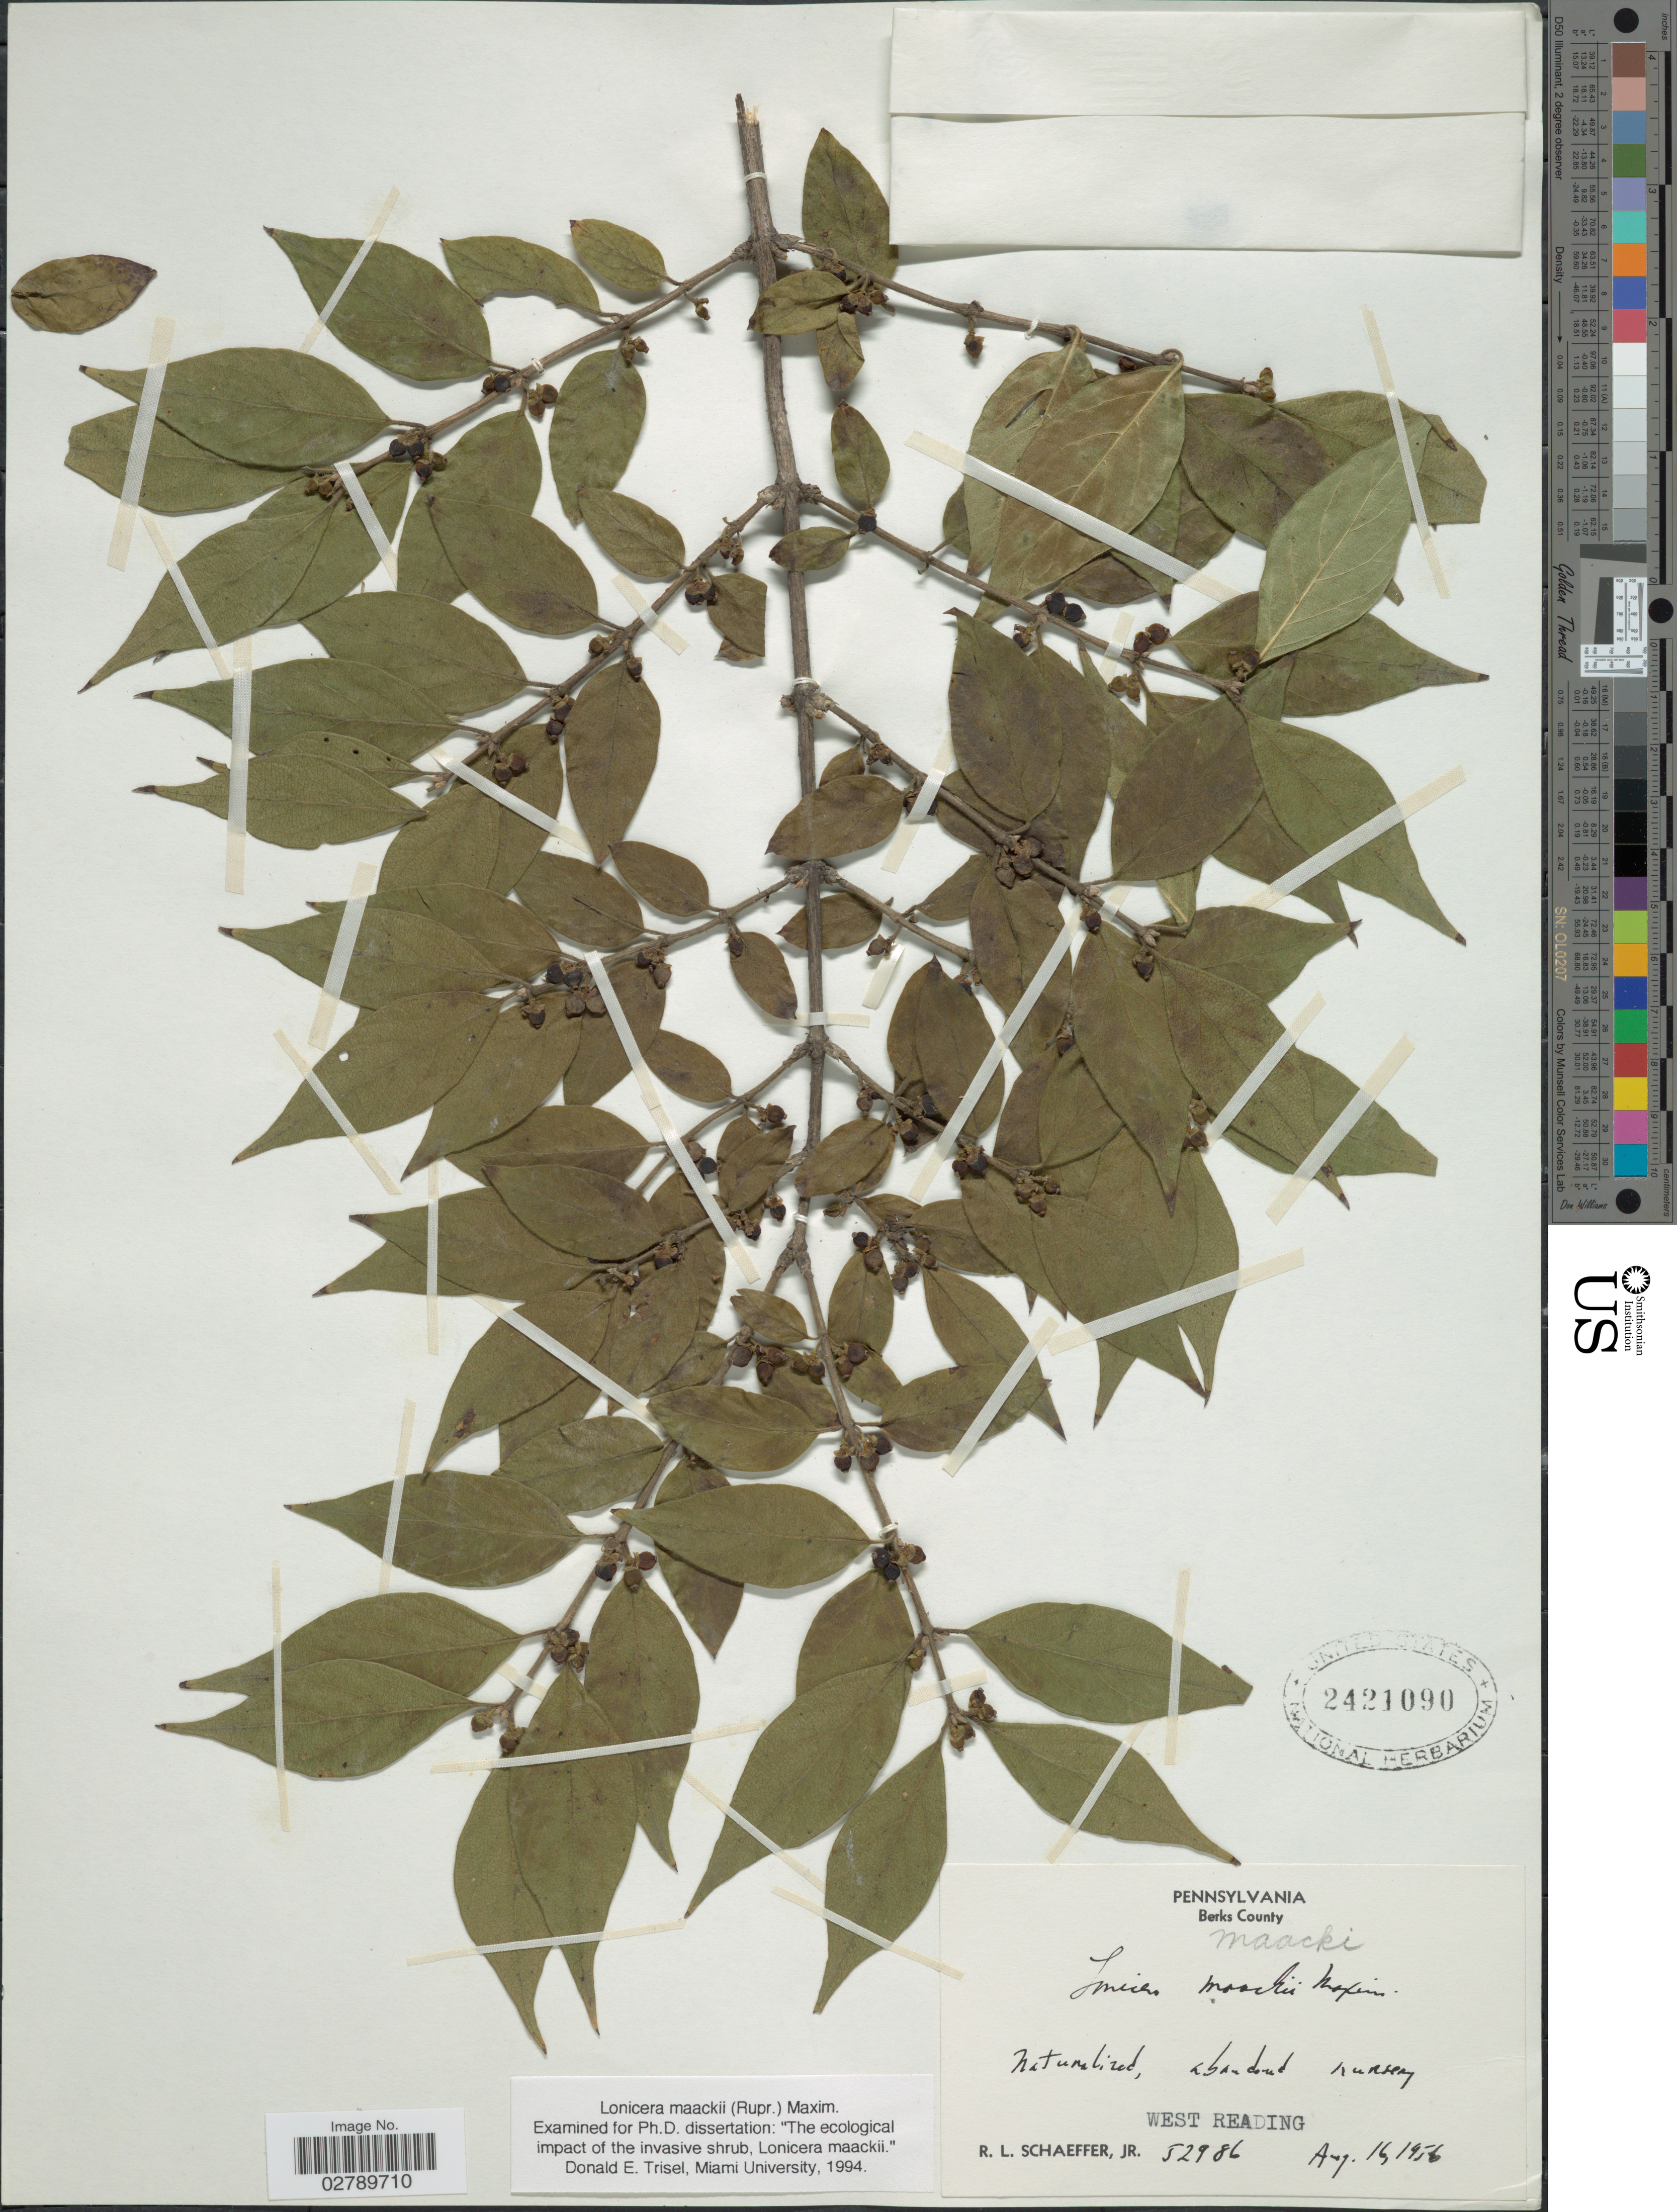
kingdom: Plantae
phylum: Tracheophyta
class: Magnoliopsida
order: Dipsacales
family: Caprifoliaceae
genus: Lonicera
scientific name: Lonicera maackii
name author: (Rupr.) Maxim.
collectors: R. L. Schaeffer Jr.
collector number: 52986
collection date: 1956-08-16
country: United States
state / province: Pennsylvania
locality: Berks County. West Reading.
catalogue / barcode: US 2421090